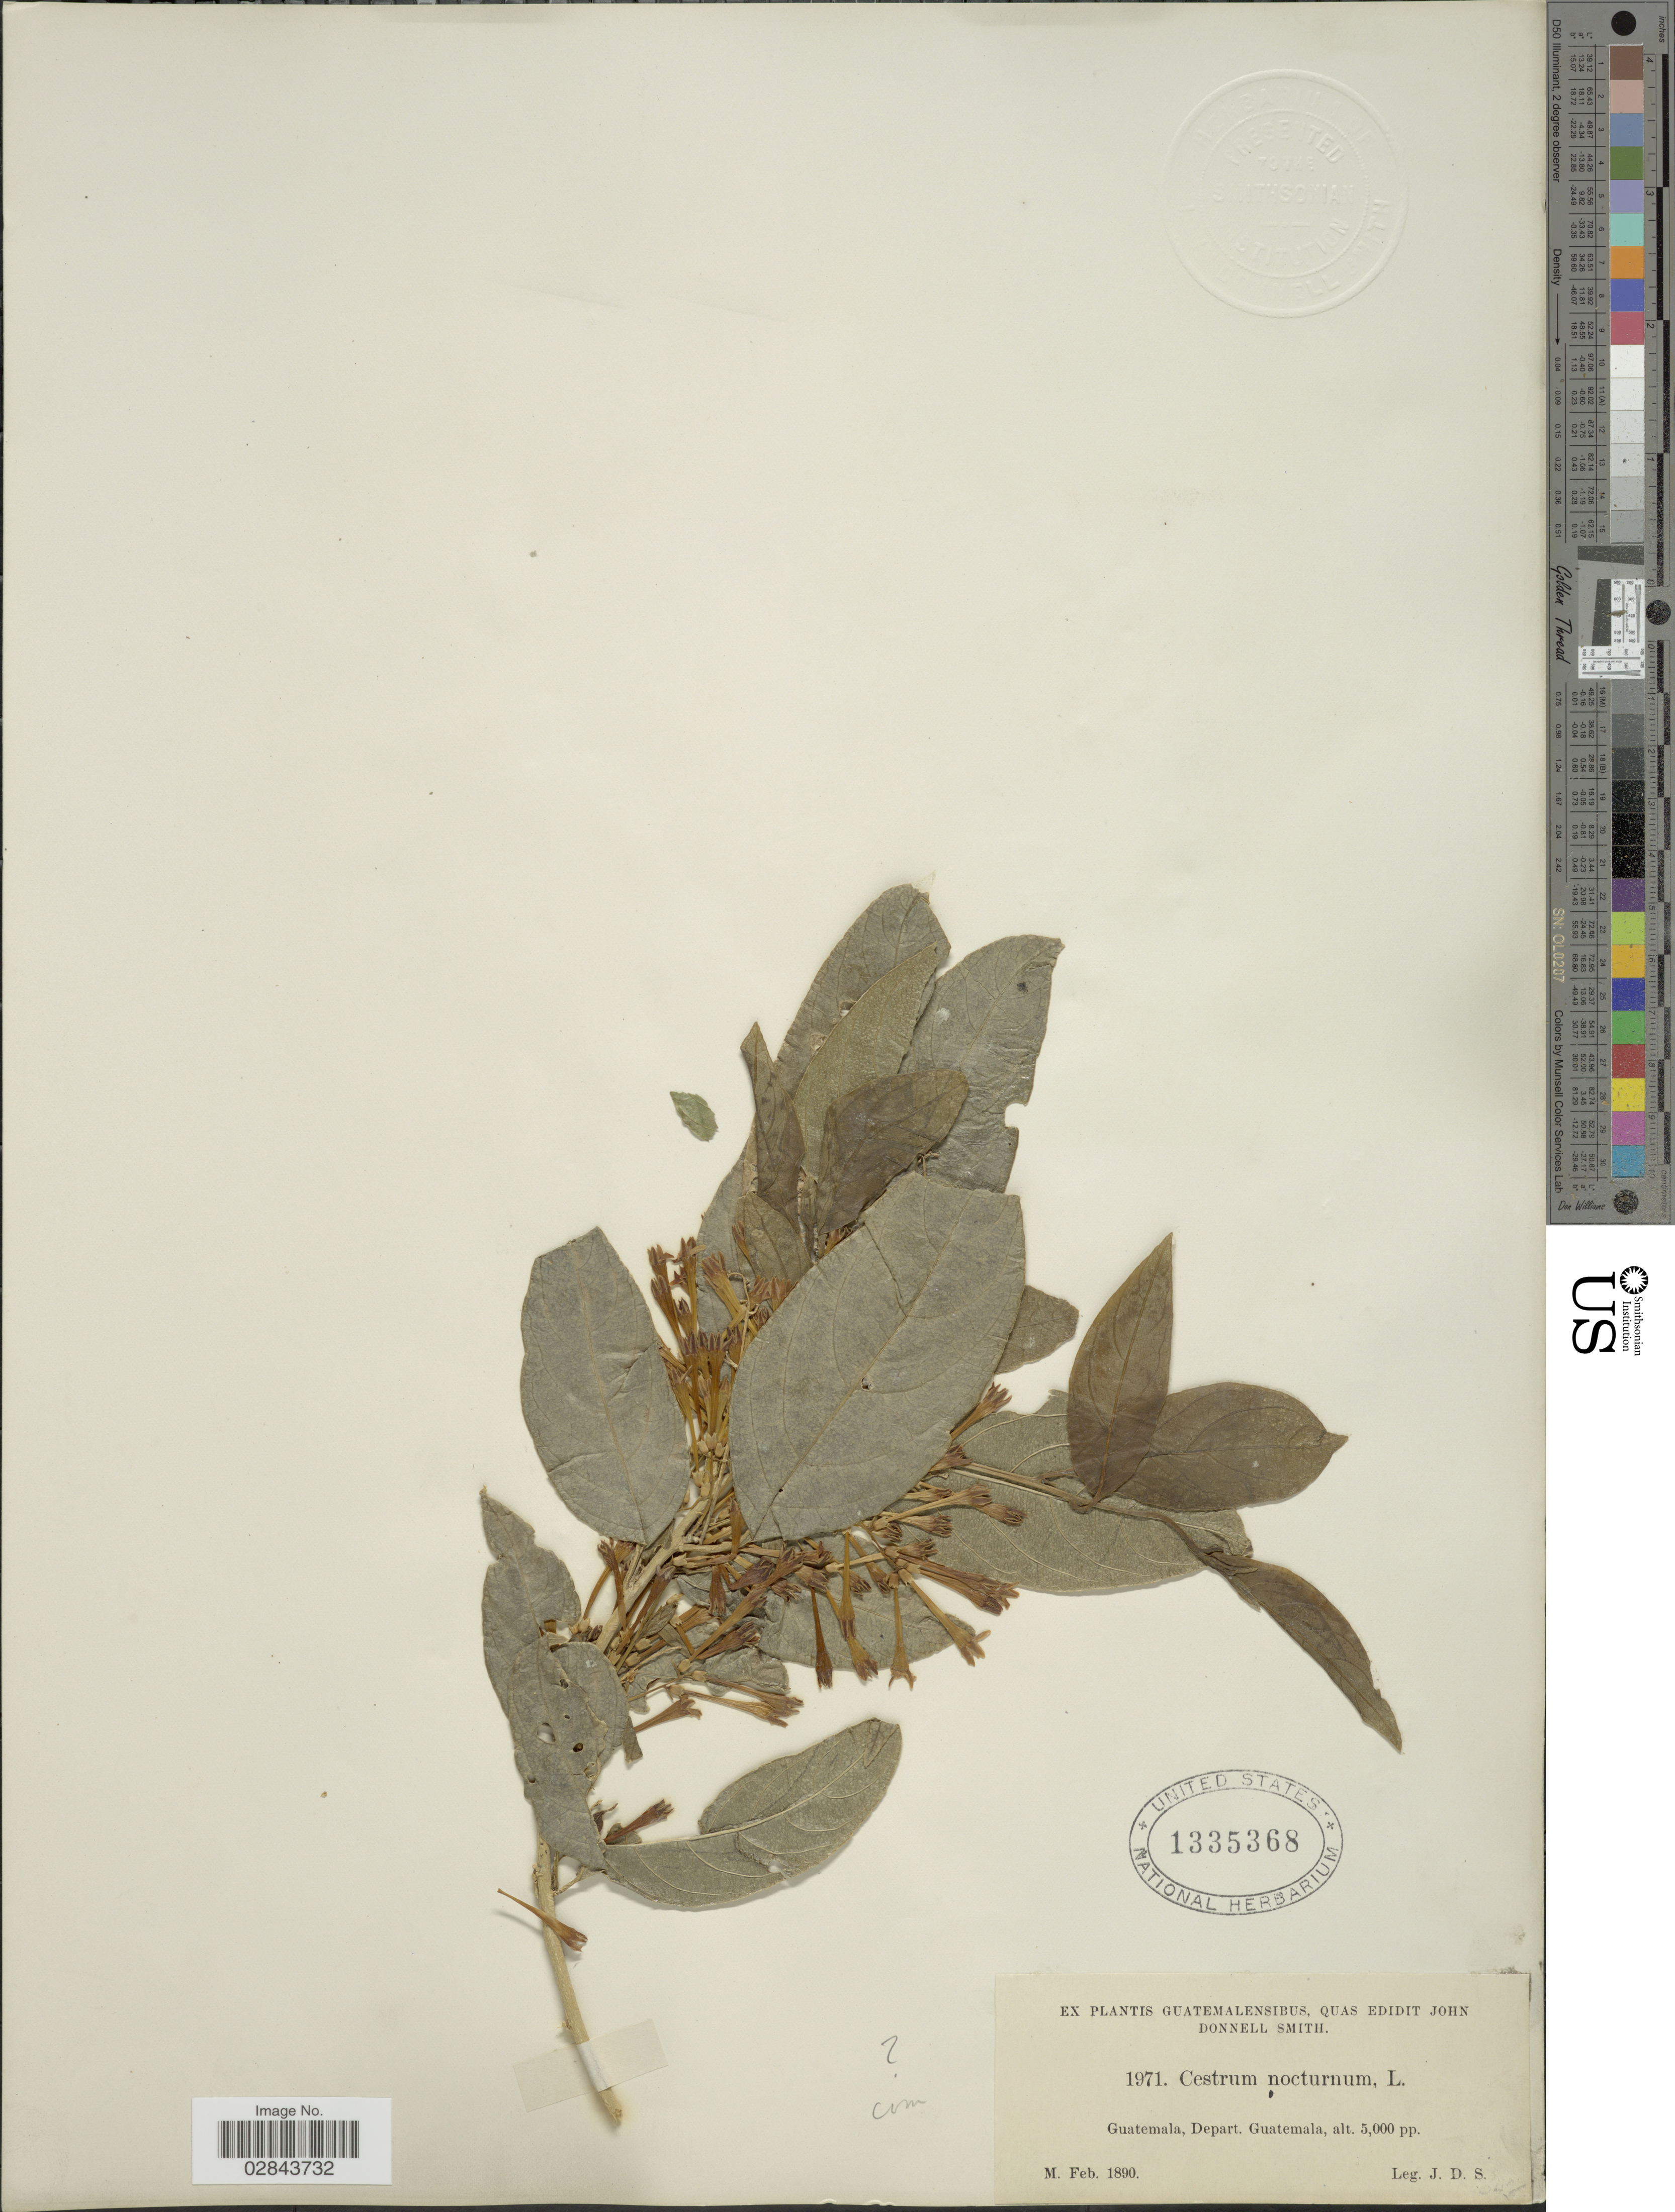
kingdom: Plantae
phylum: Tracheophyta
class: Magnoliopsida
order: Solanales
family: Solanaceae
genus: Cestrum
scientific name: Cestrum nocturnum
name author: L.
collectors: J. Donnell Smith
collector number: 1971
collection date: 1890-02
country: Guatemala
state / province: Guatemala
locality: Depart. Guatemala.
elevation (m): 1524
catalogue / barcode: US 1335368